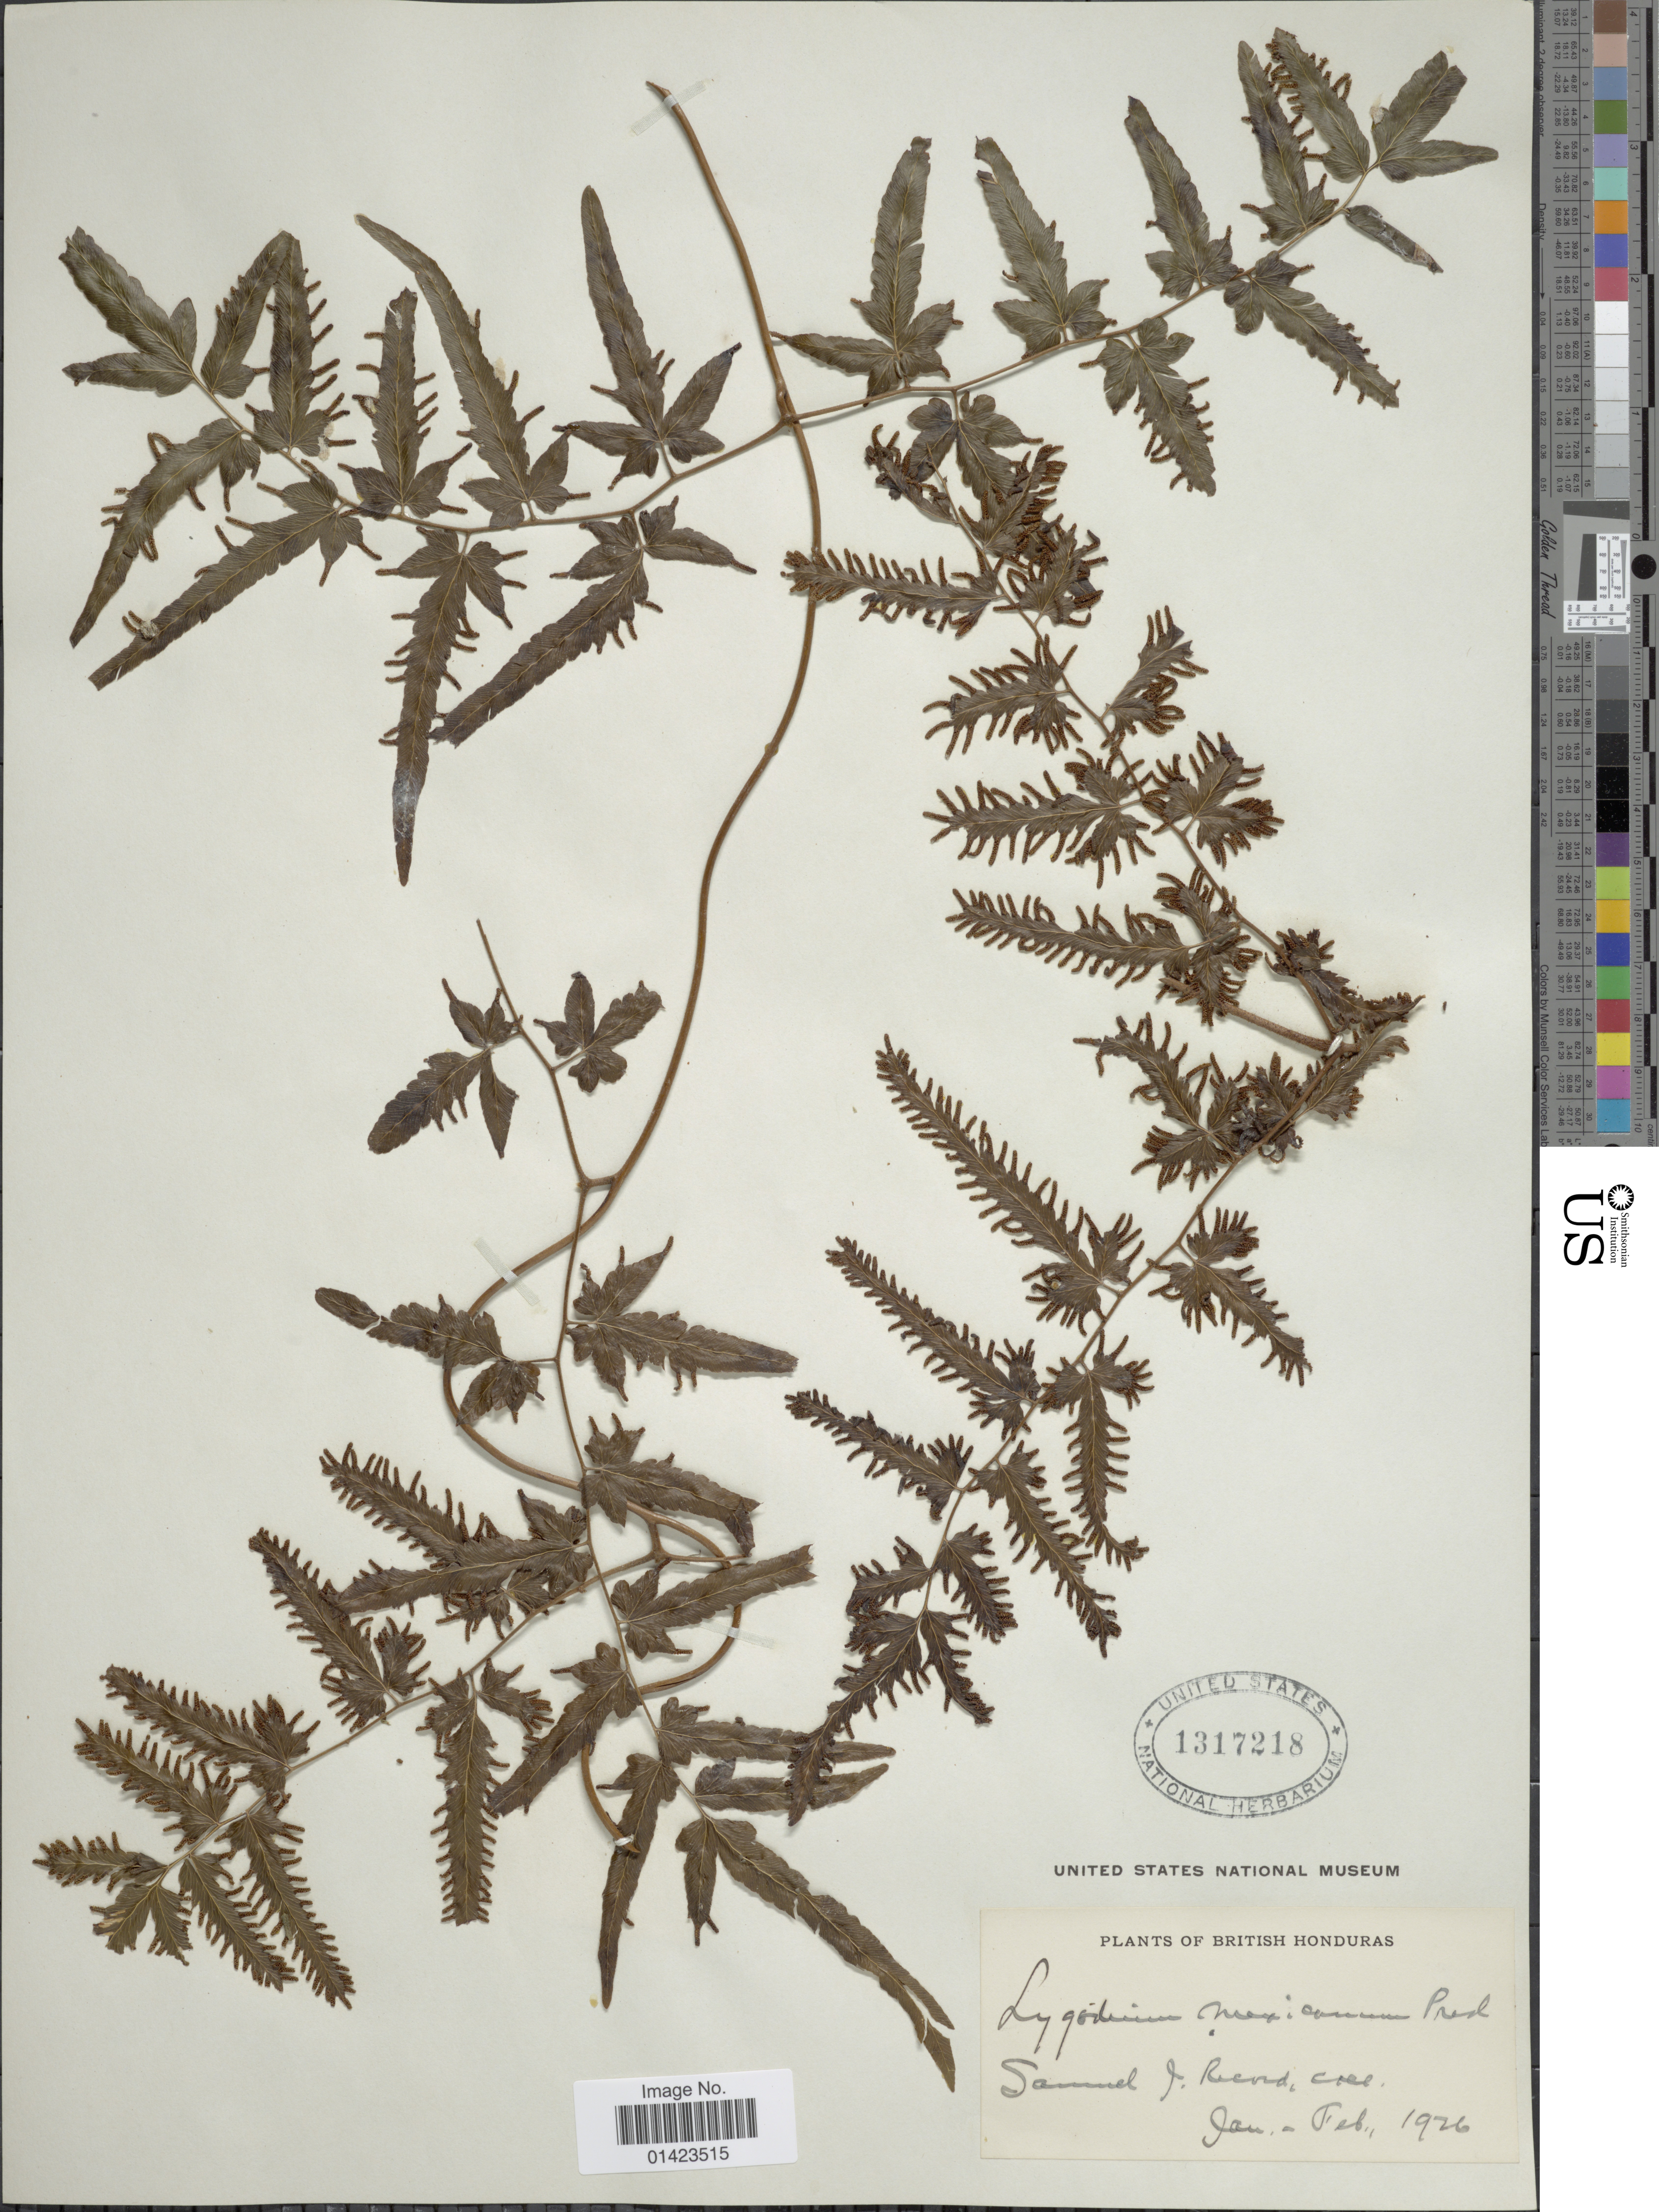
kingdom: Plantae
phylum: Tracheophyta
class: Polypodiopsida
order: Schizaeales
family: Lygodiaceae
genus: Lygodium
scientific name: Lygodium venustum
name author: Sw.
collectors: S. J. Record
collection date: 1926-01/1926-02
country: Belize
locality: British Honduras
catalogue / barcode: US 1317218